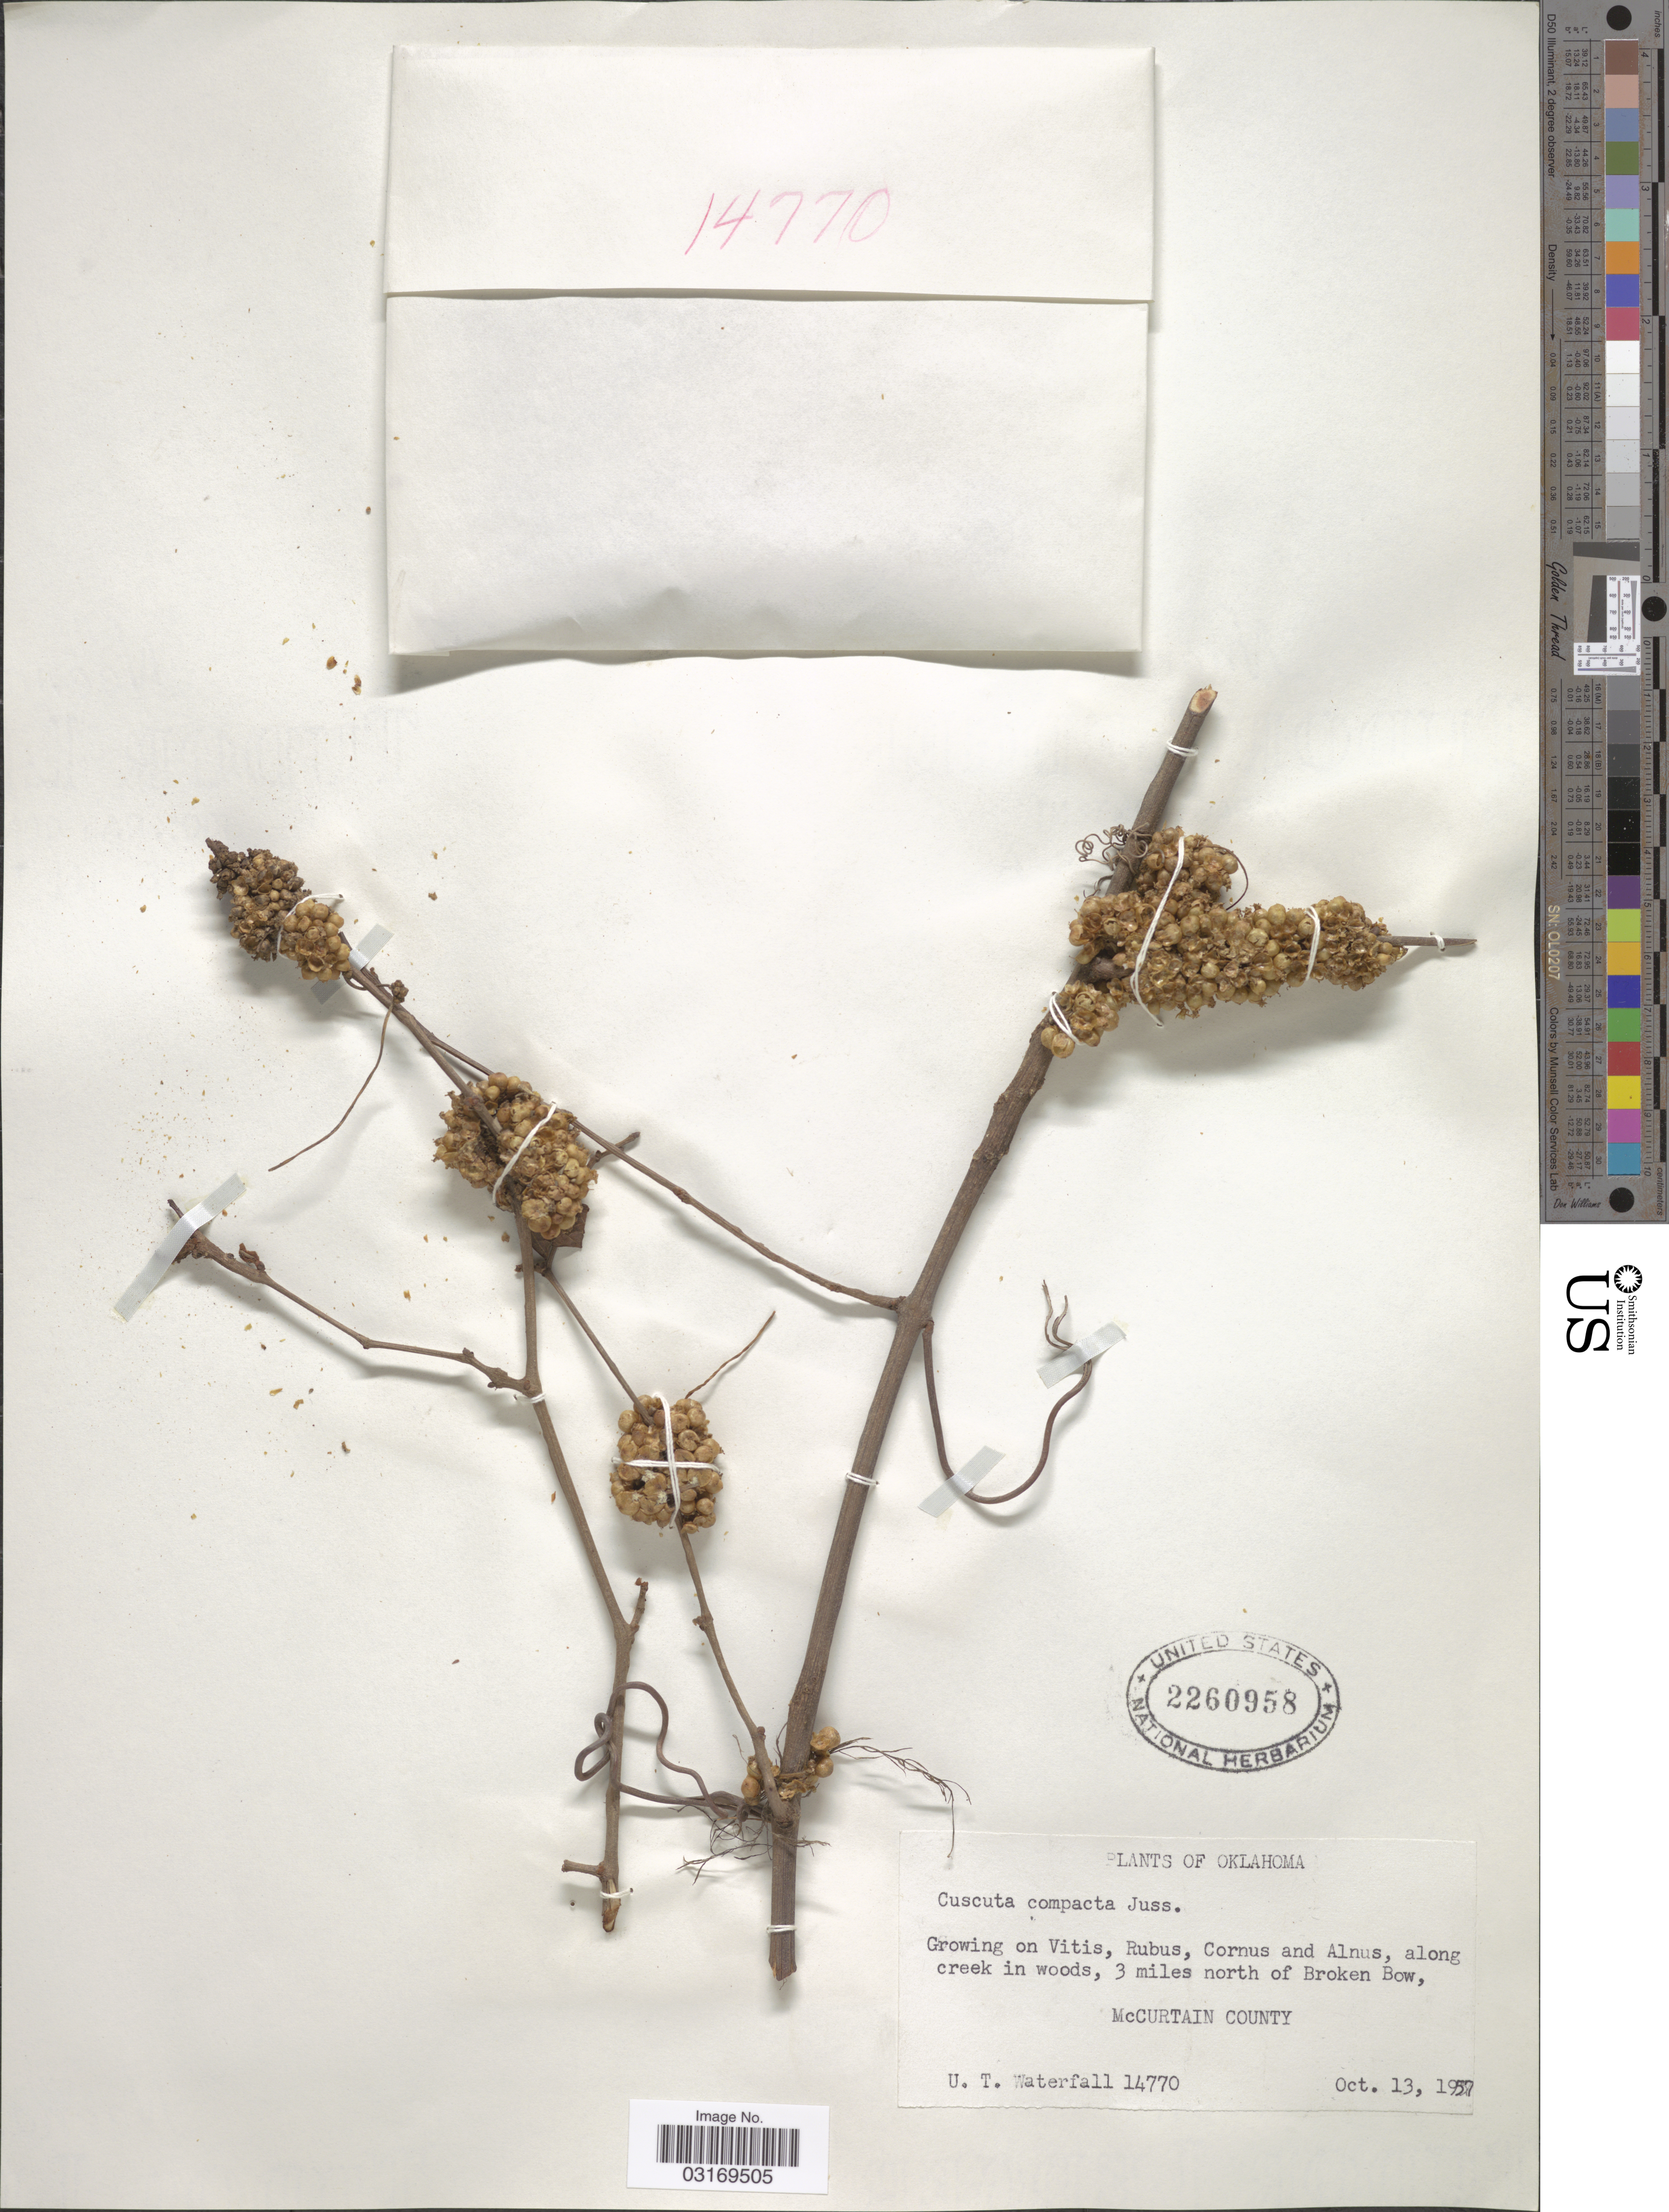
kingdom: Plantae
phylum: Tracheophyta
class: Magnoliopsida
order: Solanales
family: Convolvulaceae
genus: Cuscuta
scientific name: Cuscuta compacta var. typica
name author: Yunck.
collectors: U. T. Waterfall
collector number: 14770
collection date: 1957-10-13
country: United States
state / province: Oklahoma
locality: Along creek in woods, 3 miles north of Broken Bow, McCurtain County.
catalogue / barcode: US 2260958